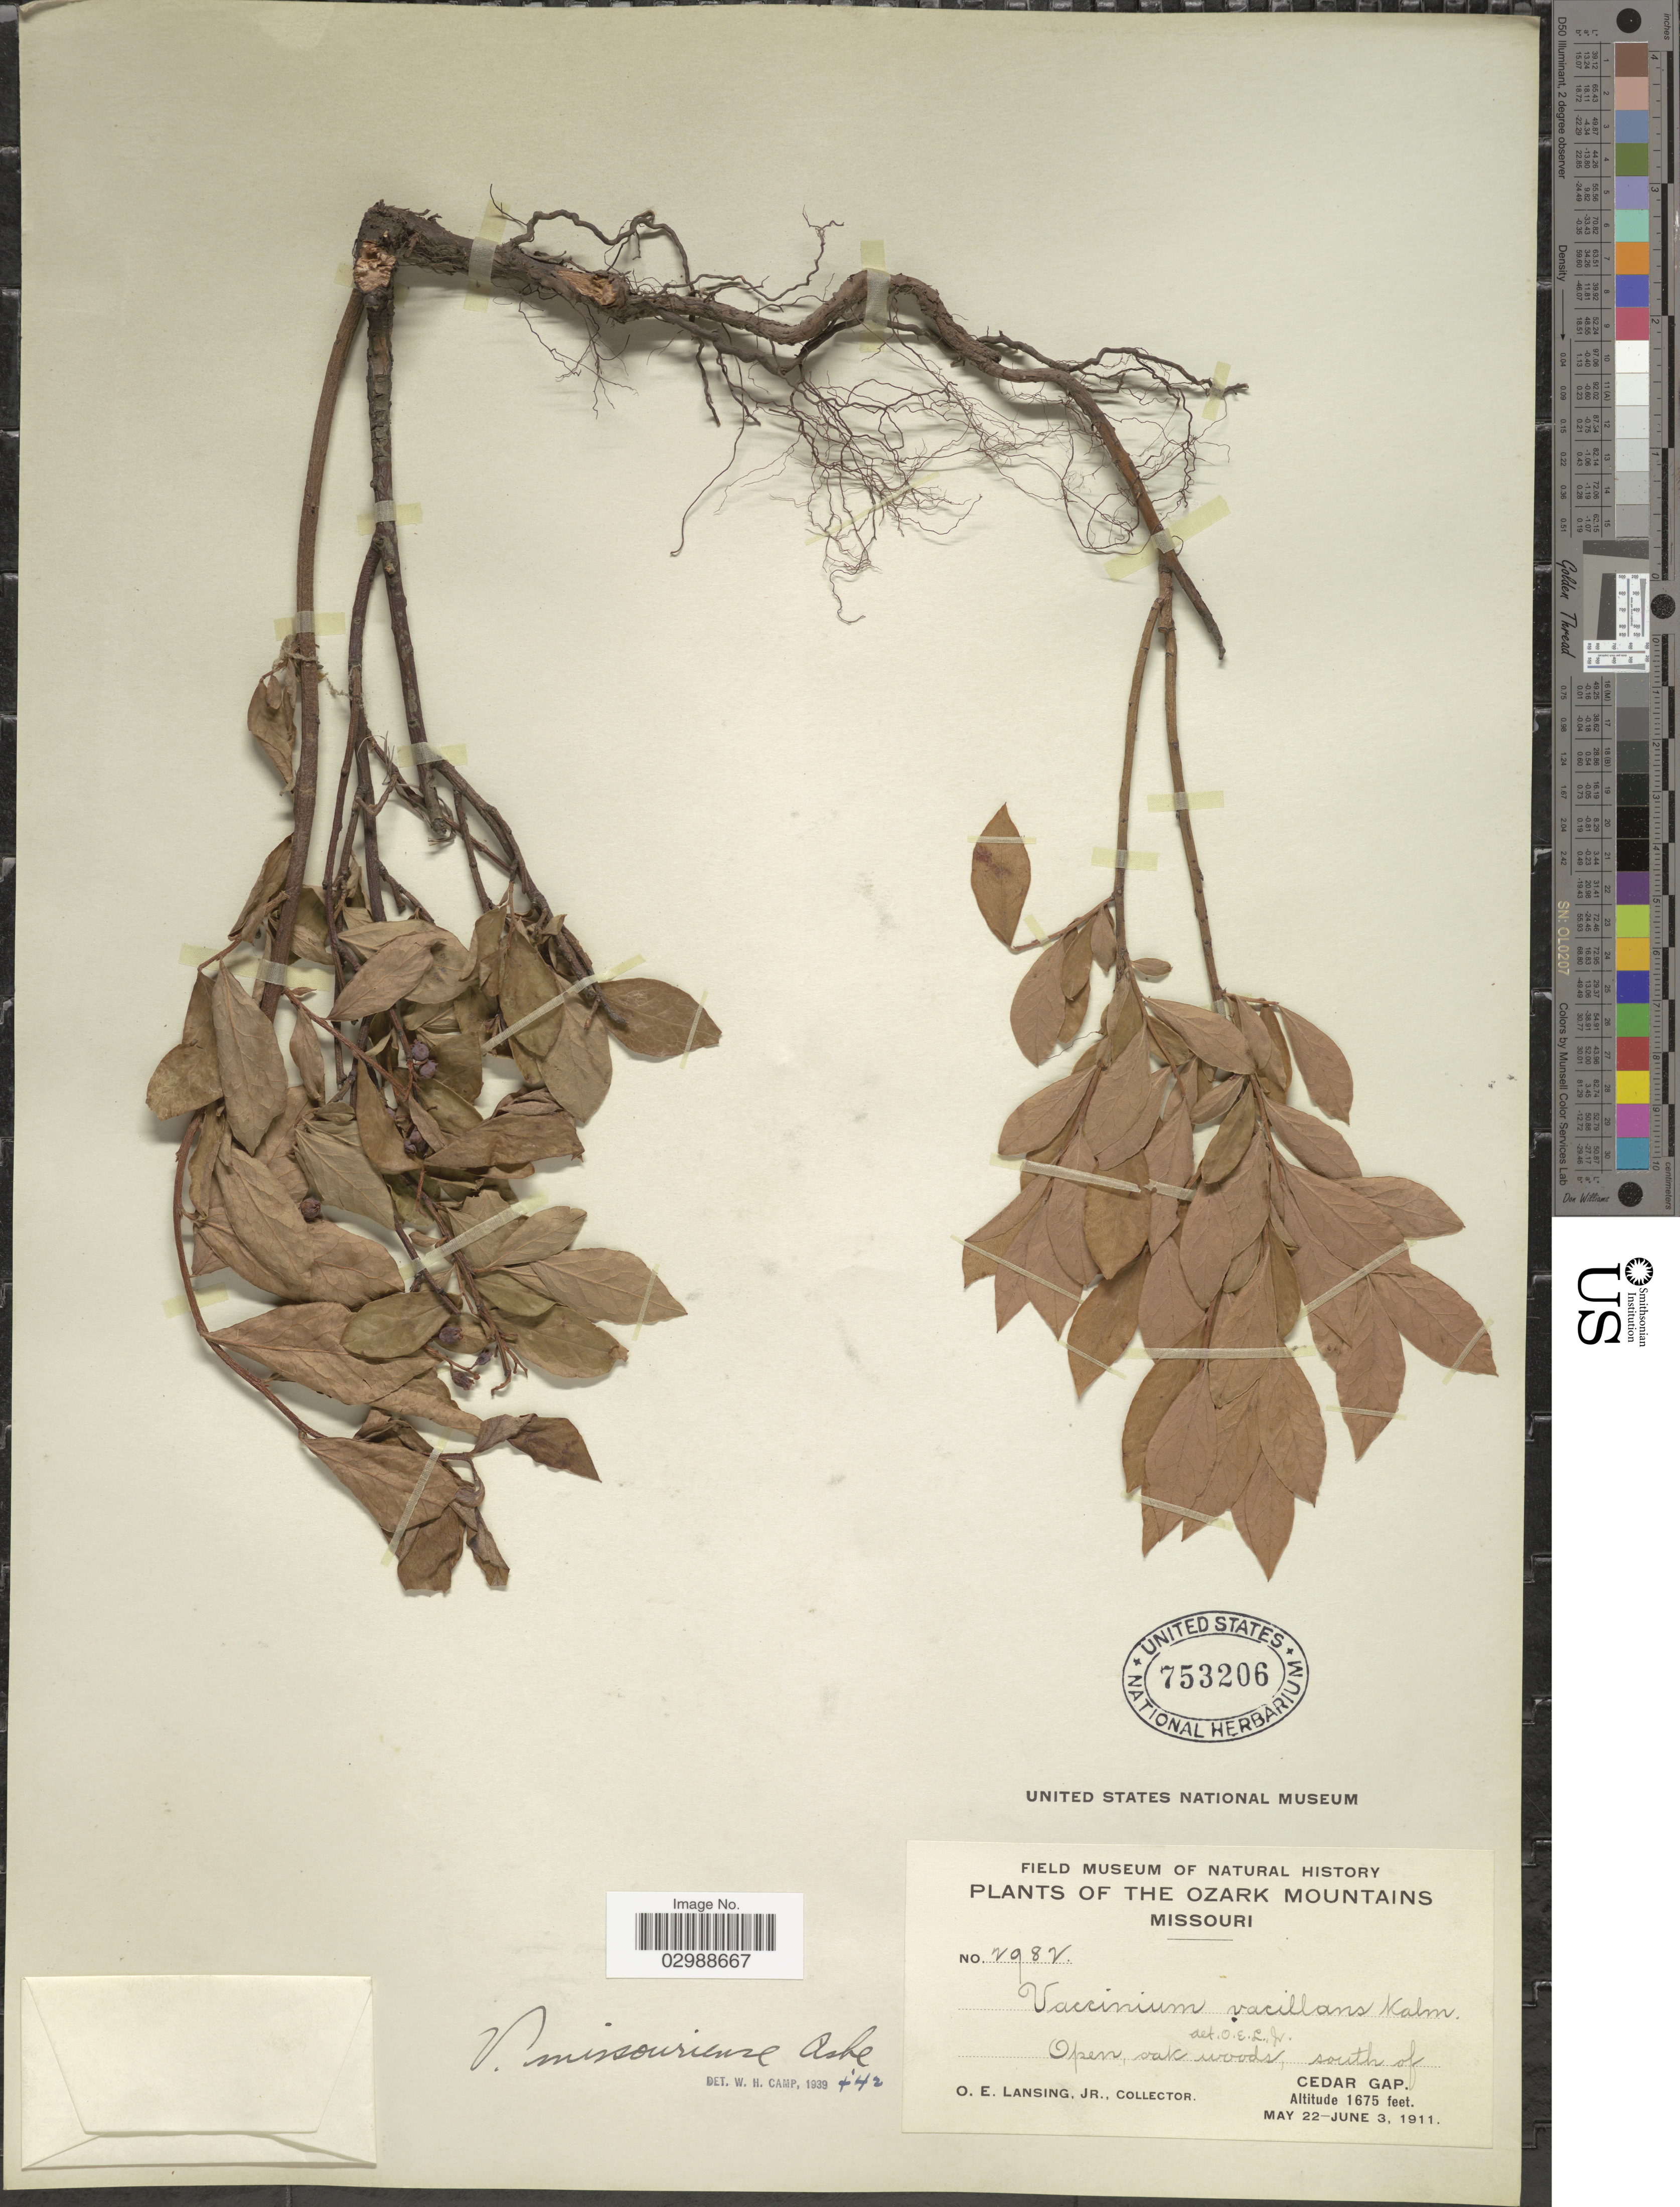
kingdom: Plantae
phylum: Tracheophyta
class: Magnoliopsida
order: Ericales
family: Ericaceae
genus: Vaccinium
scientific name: Vaccinium missouriense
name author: (Ashe) Ashe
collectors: O. Lansing Jr.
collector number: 2982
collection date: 1911-05-22/1911-06-03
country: United States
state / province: Missouri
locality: Ozark Mountains. South of Cedar Gap.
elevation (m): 511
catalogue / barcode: US 753206